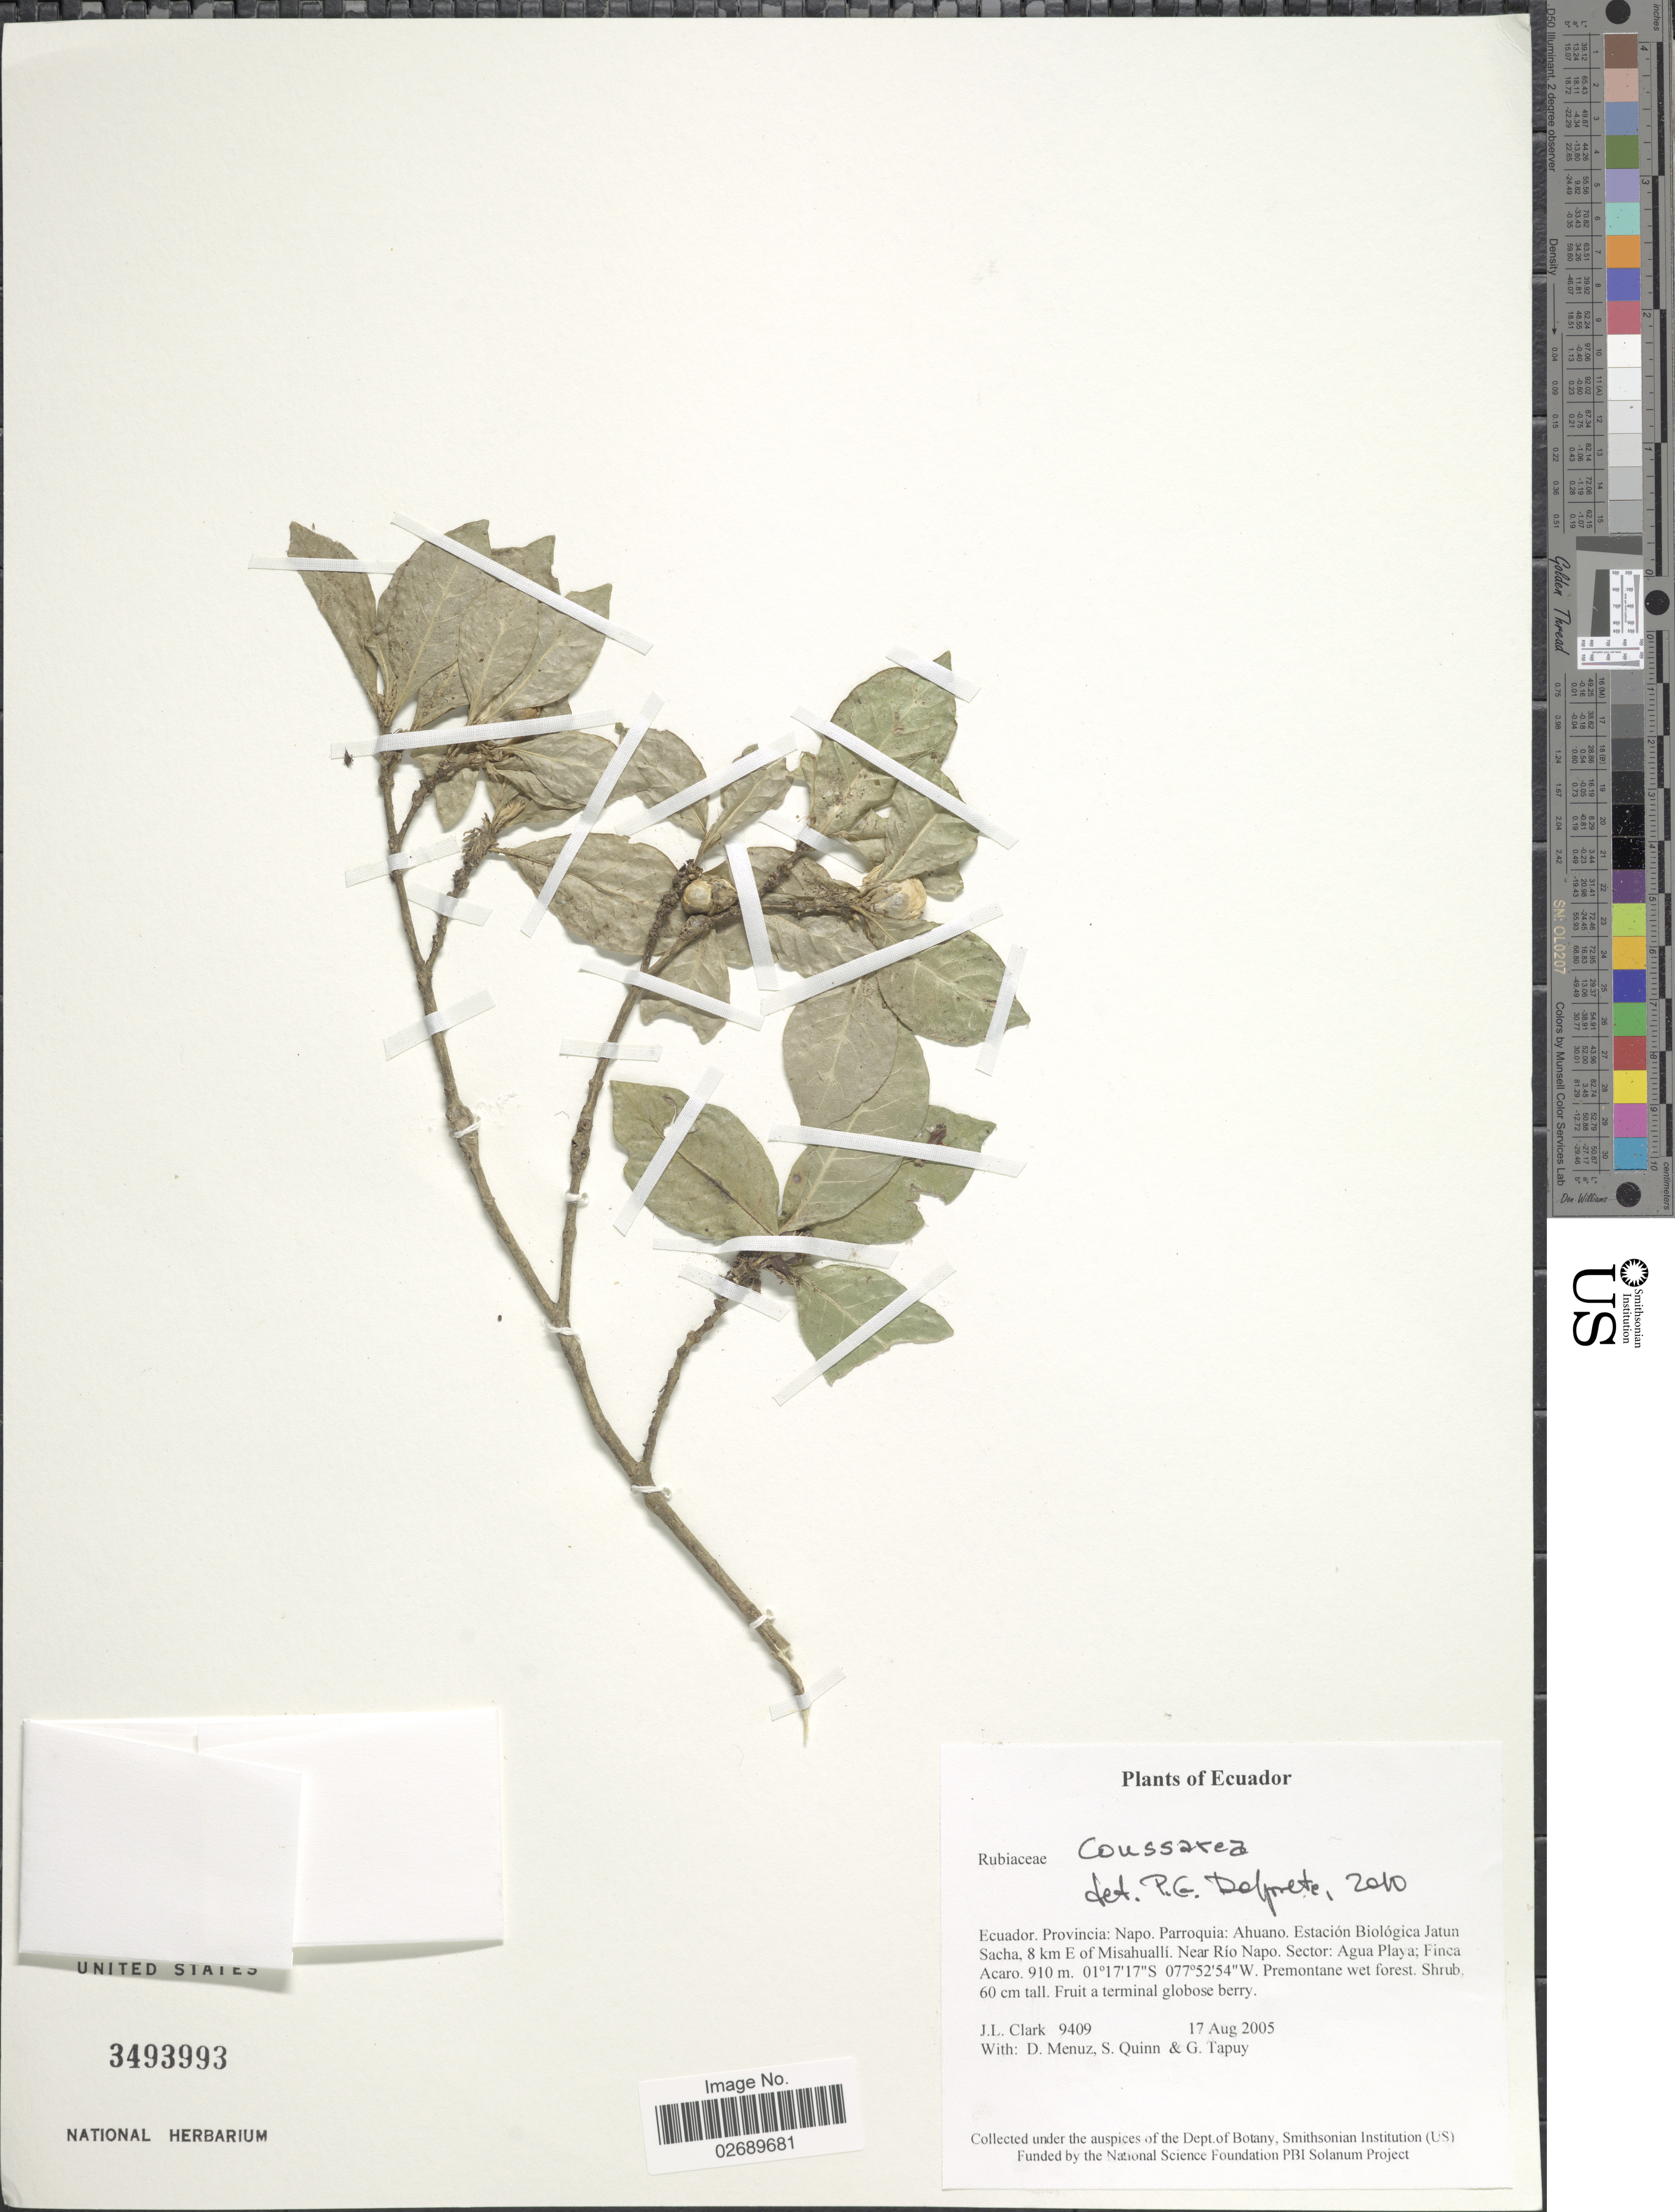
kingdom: Plantae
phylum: Tracheophyta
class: Magnoliopsida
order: Gentianales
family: Rubiaceae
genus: Coussarea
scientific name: Coussarea sp.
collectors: J. L. Clark, D. Menuz, S. Quinn & G. Tapuy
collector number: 9409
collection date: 2005-08-17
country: Ecuador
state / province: Napo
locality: Parroquia: Ahuano. Estacion Biologica Jatun Sacha, 8 km E of Misahualli. Near Rio Napo. Sector: Agua Playa; Finca Acaro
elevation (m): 910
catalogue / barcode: US 3493993